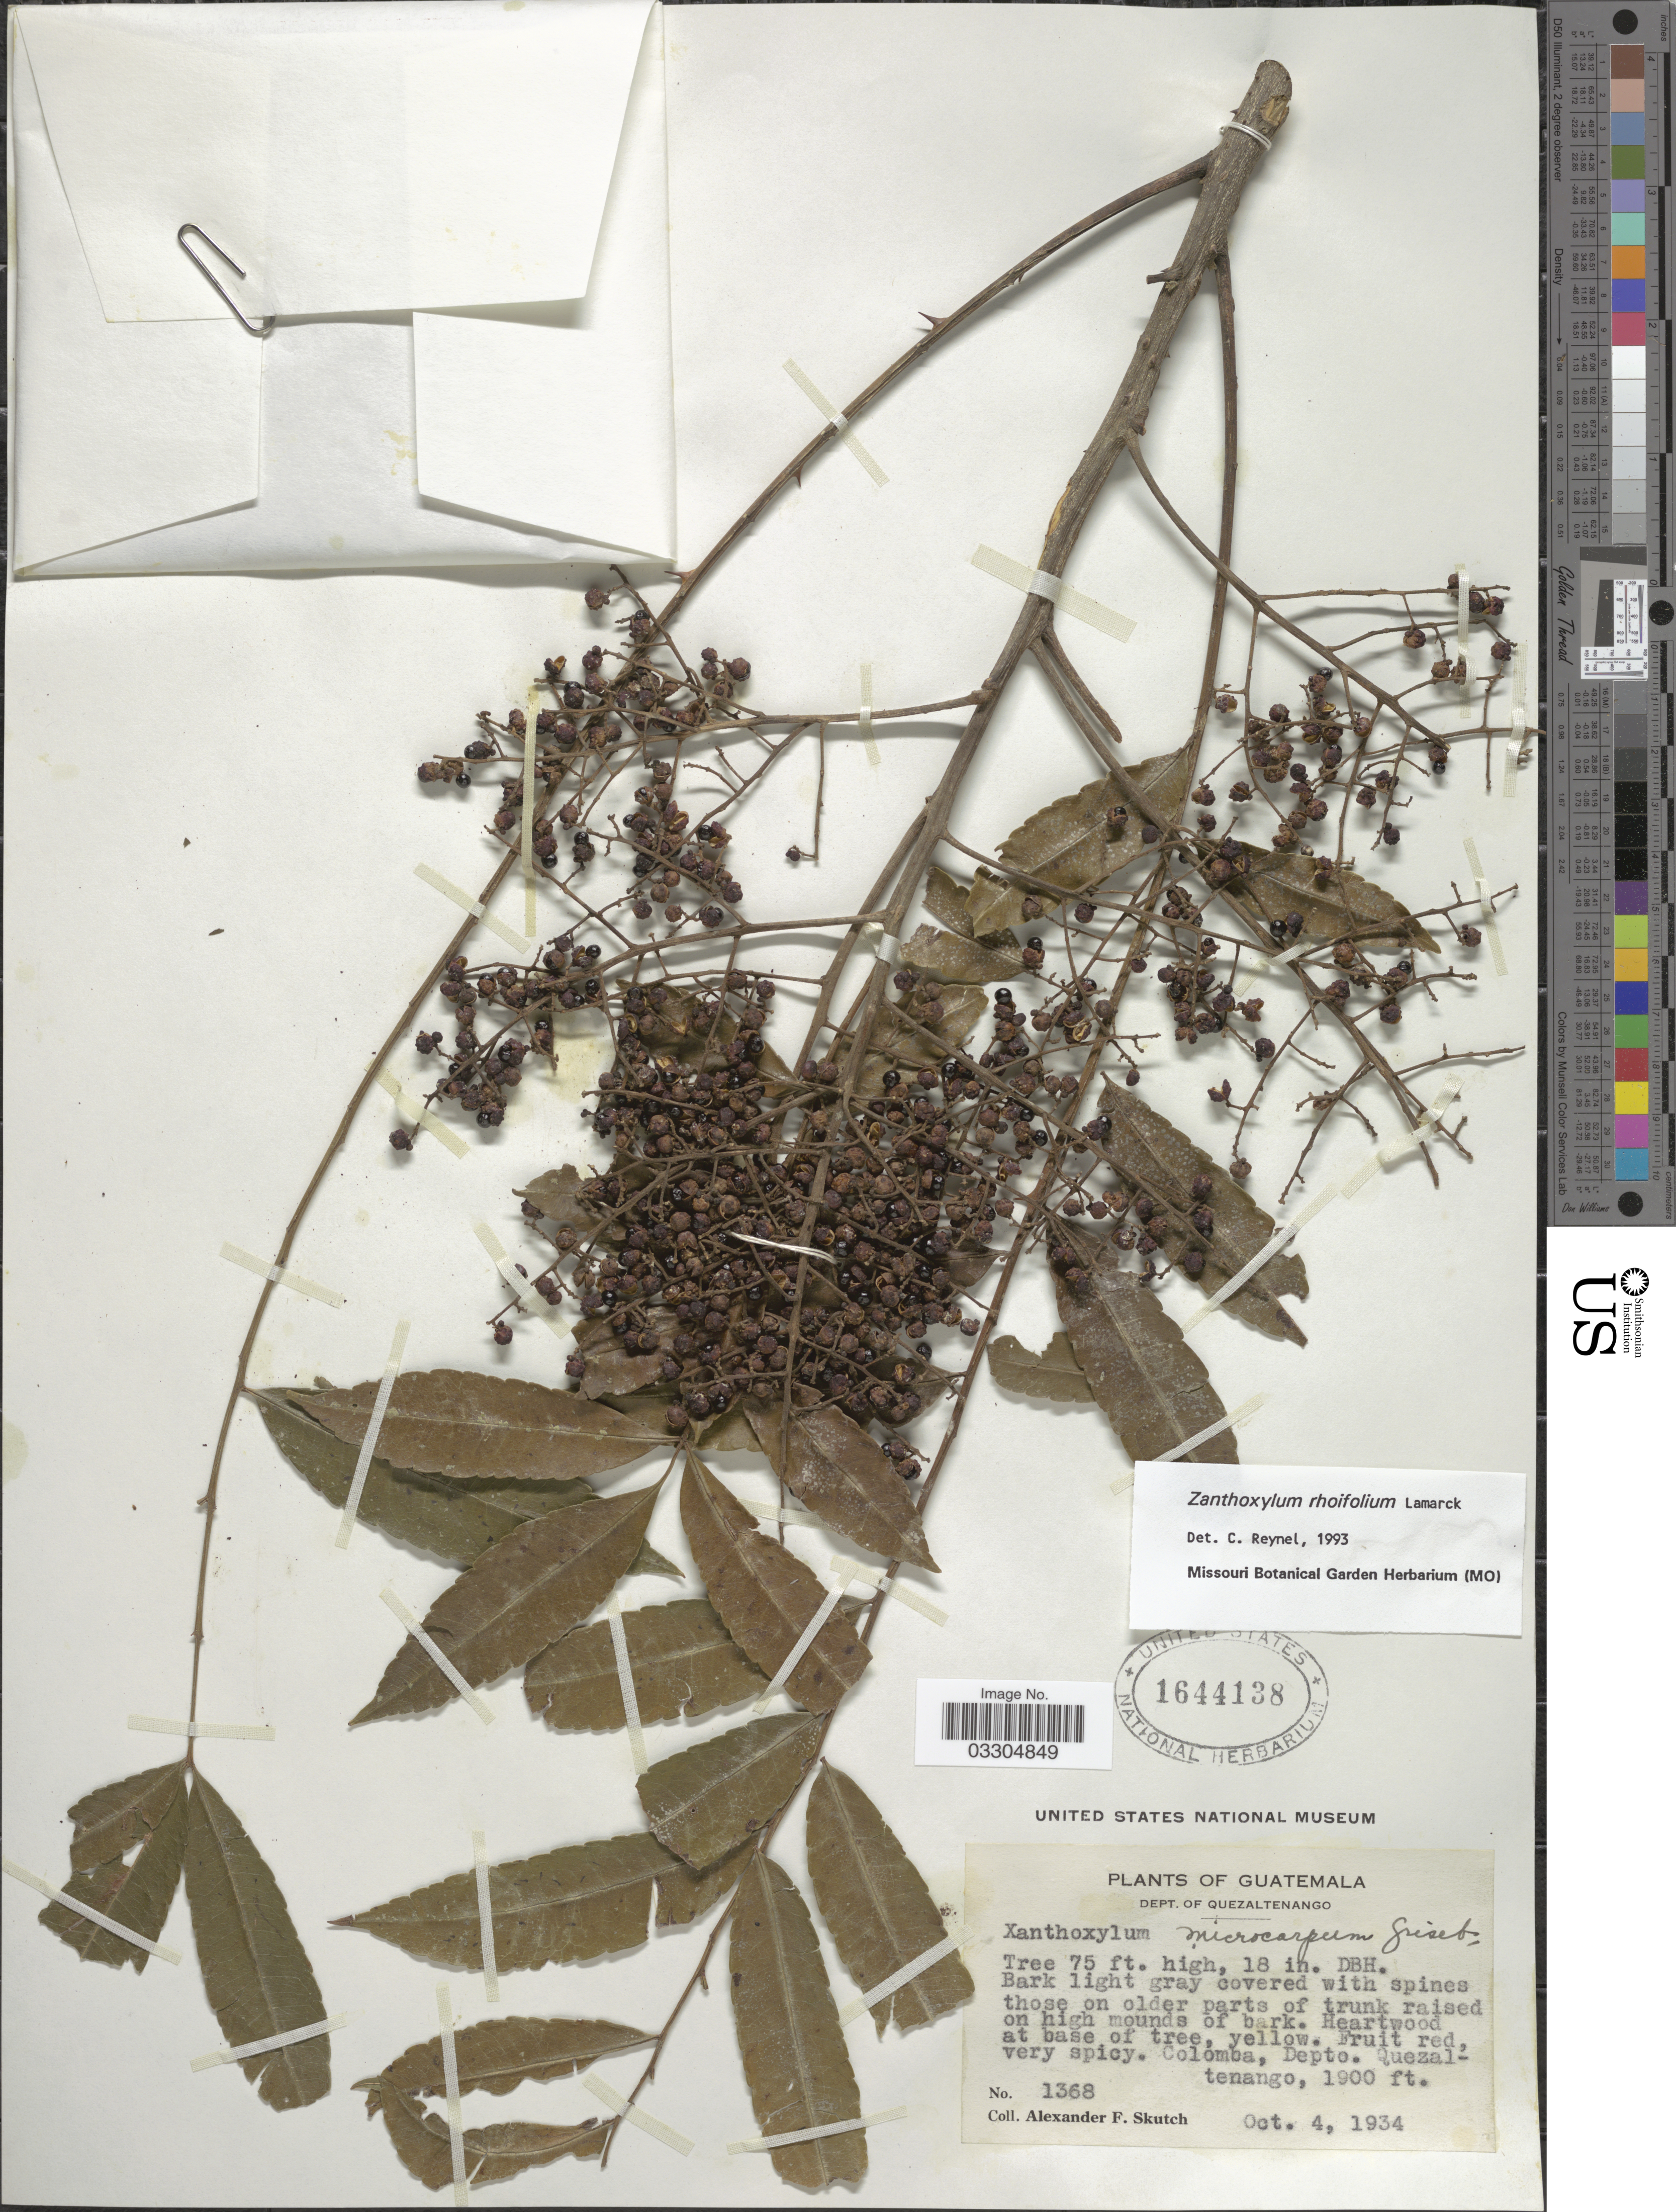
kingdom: Plantae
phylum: Tracheophyta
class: Magnoliopsida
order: Sapindales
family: Rutaceae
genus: Zanthoxylum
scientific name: Zanthoxylum rhoifolium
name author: Lam.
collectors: A. F. Skutch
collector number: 1368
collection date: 1934-10-04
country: Guatemala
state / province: Quetzaltenango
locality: Dept. of Quezaltenango. Colomba.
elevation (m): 579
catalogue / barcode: US 1644138